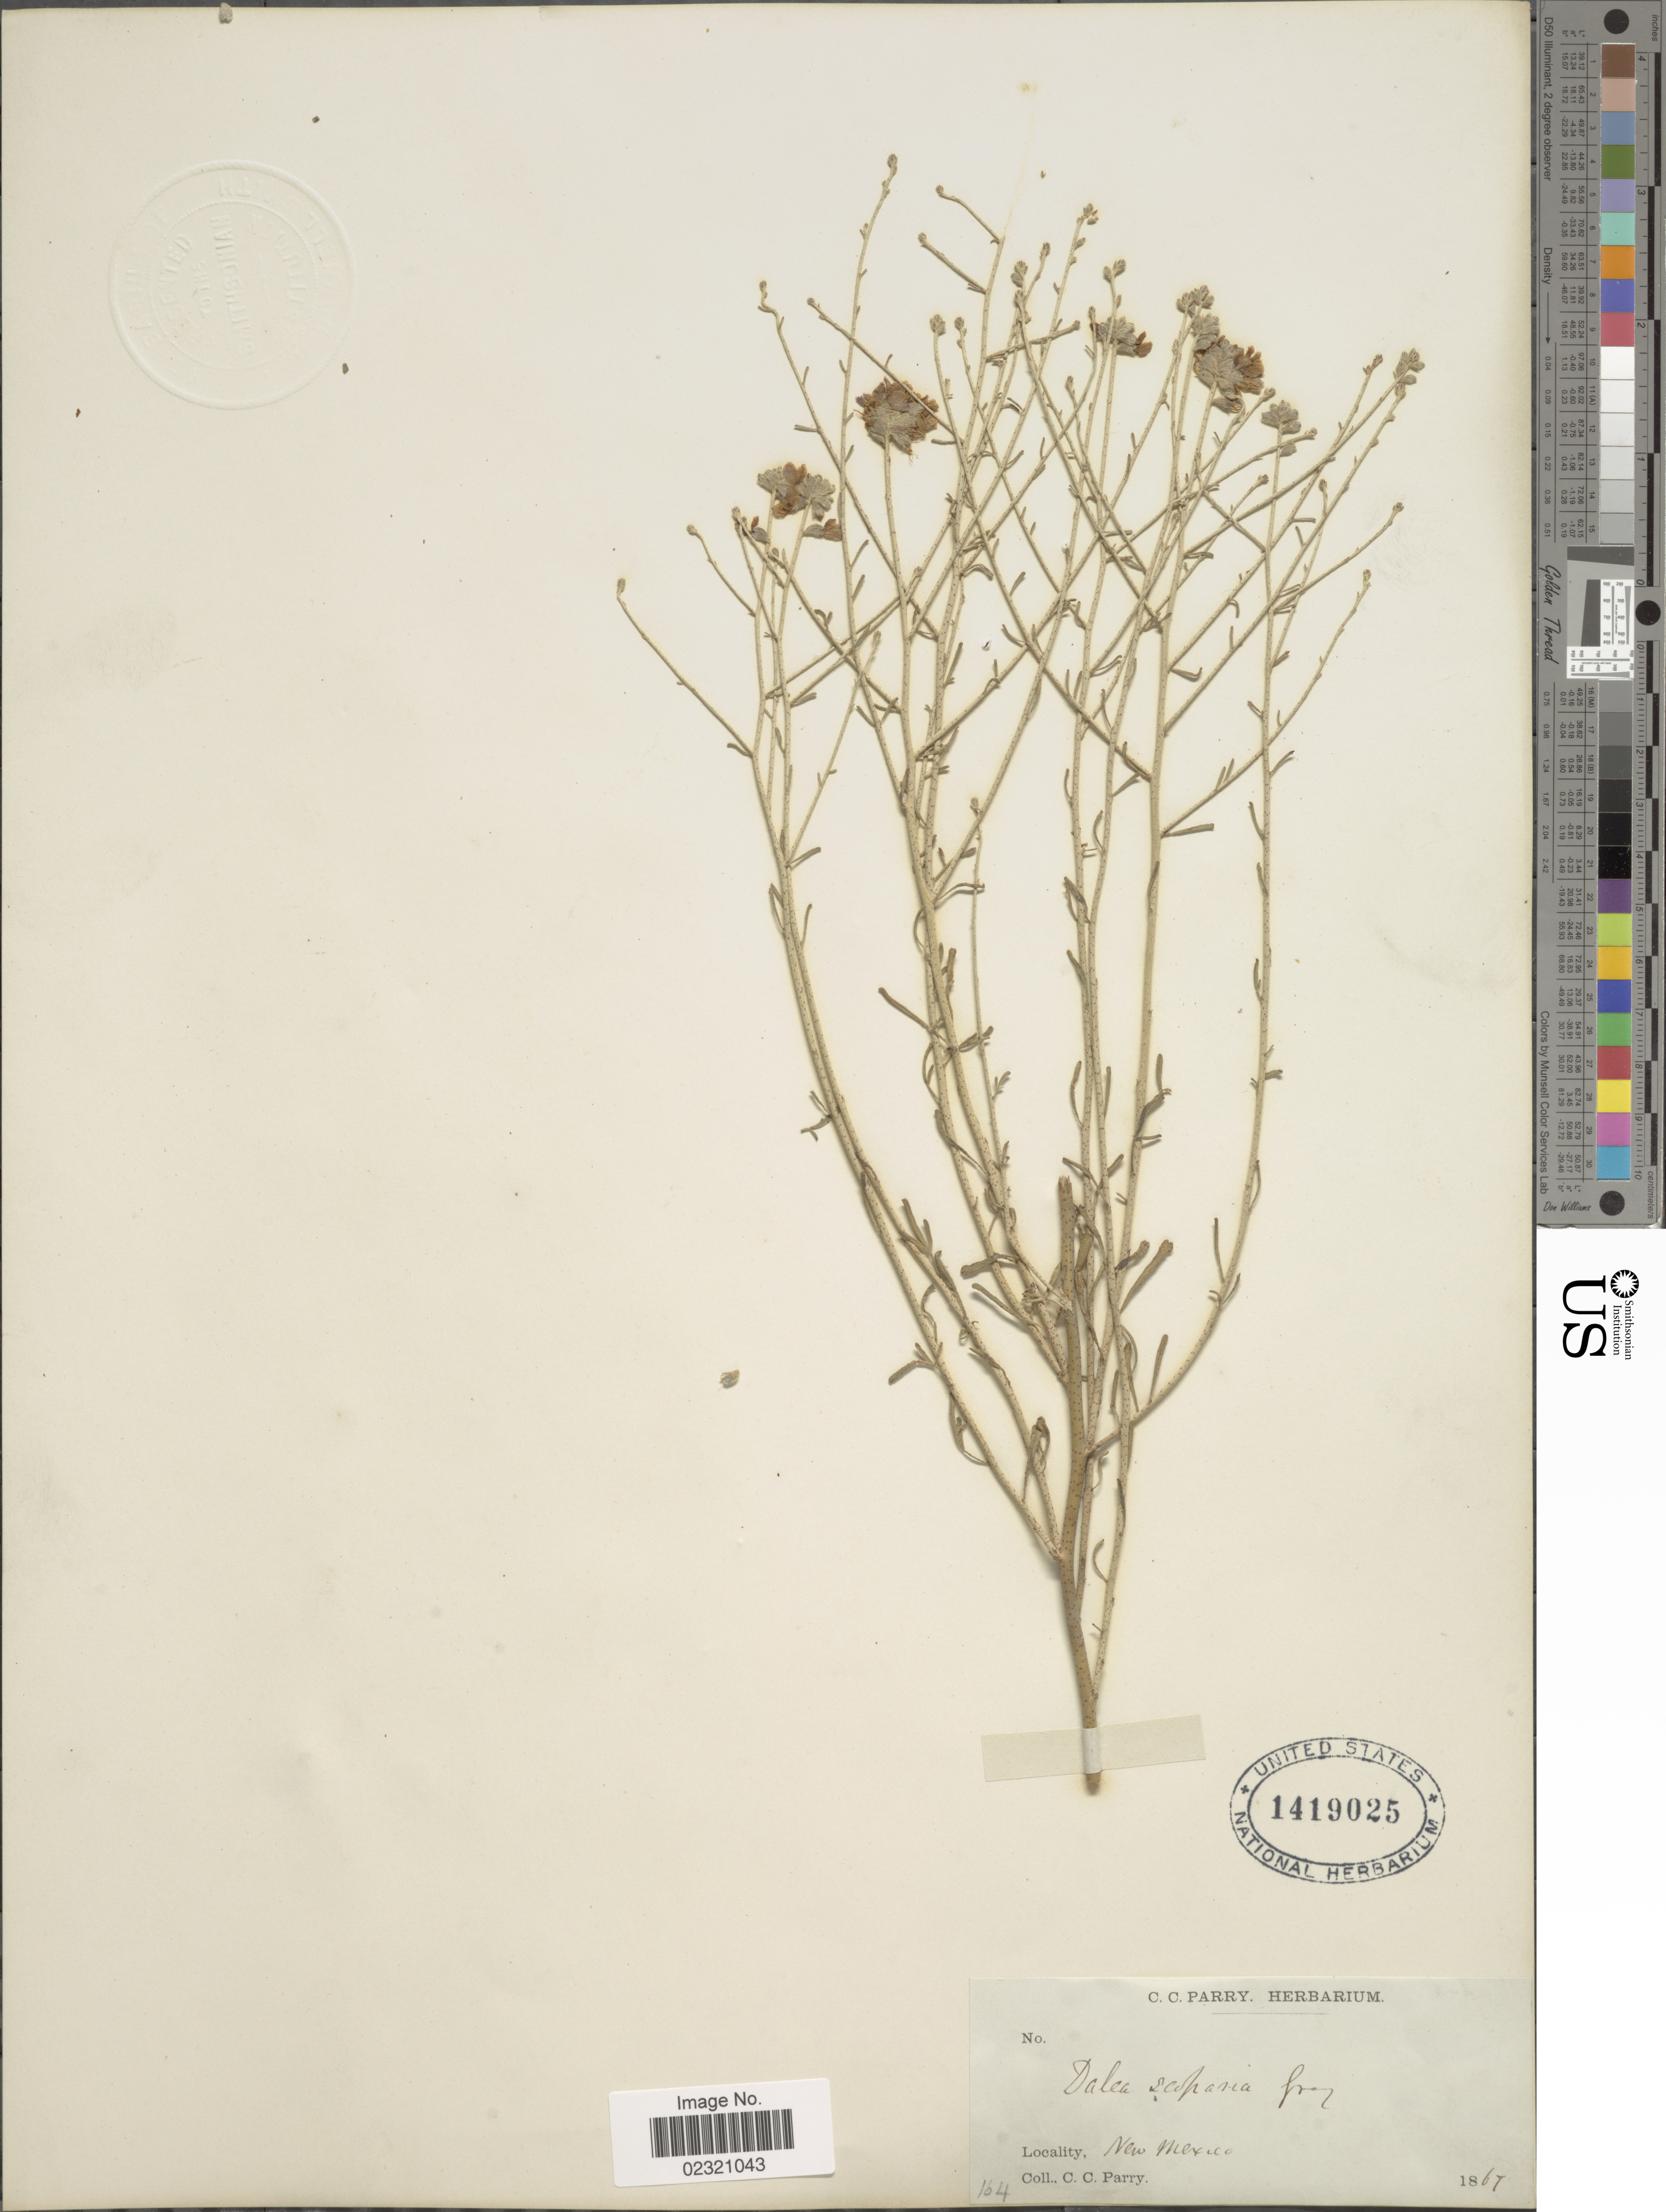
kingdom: Plantae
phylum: Tracheophyta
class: Magnoliopsida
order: Fabales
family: Fabaceae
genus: Psorothamnus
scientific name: Psorothamnus scoparius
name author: (A. Gray) Rydb.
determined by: Strong, M. T., (US), Smithsonian Institution - National Museum of Natural History (UNITED STATES)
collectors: C. C. Parry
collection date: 1867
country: United States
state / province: New Mexico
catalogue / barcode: US 1419025